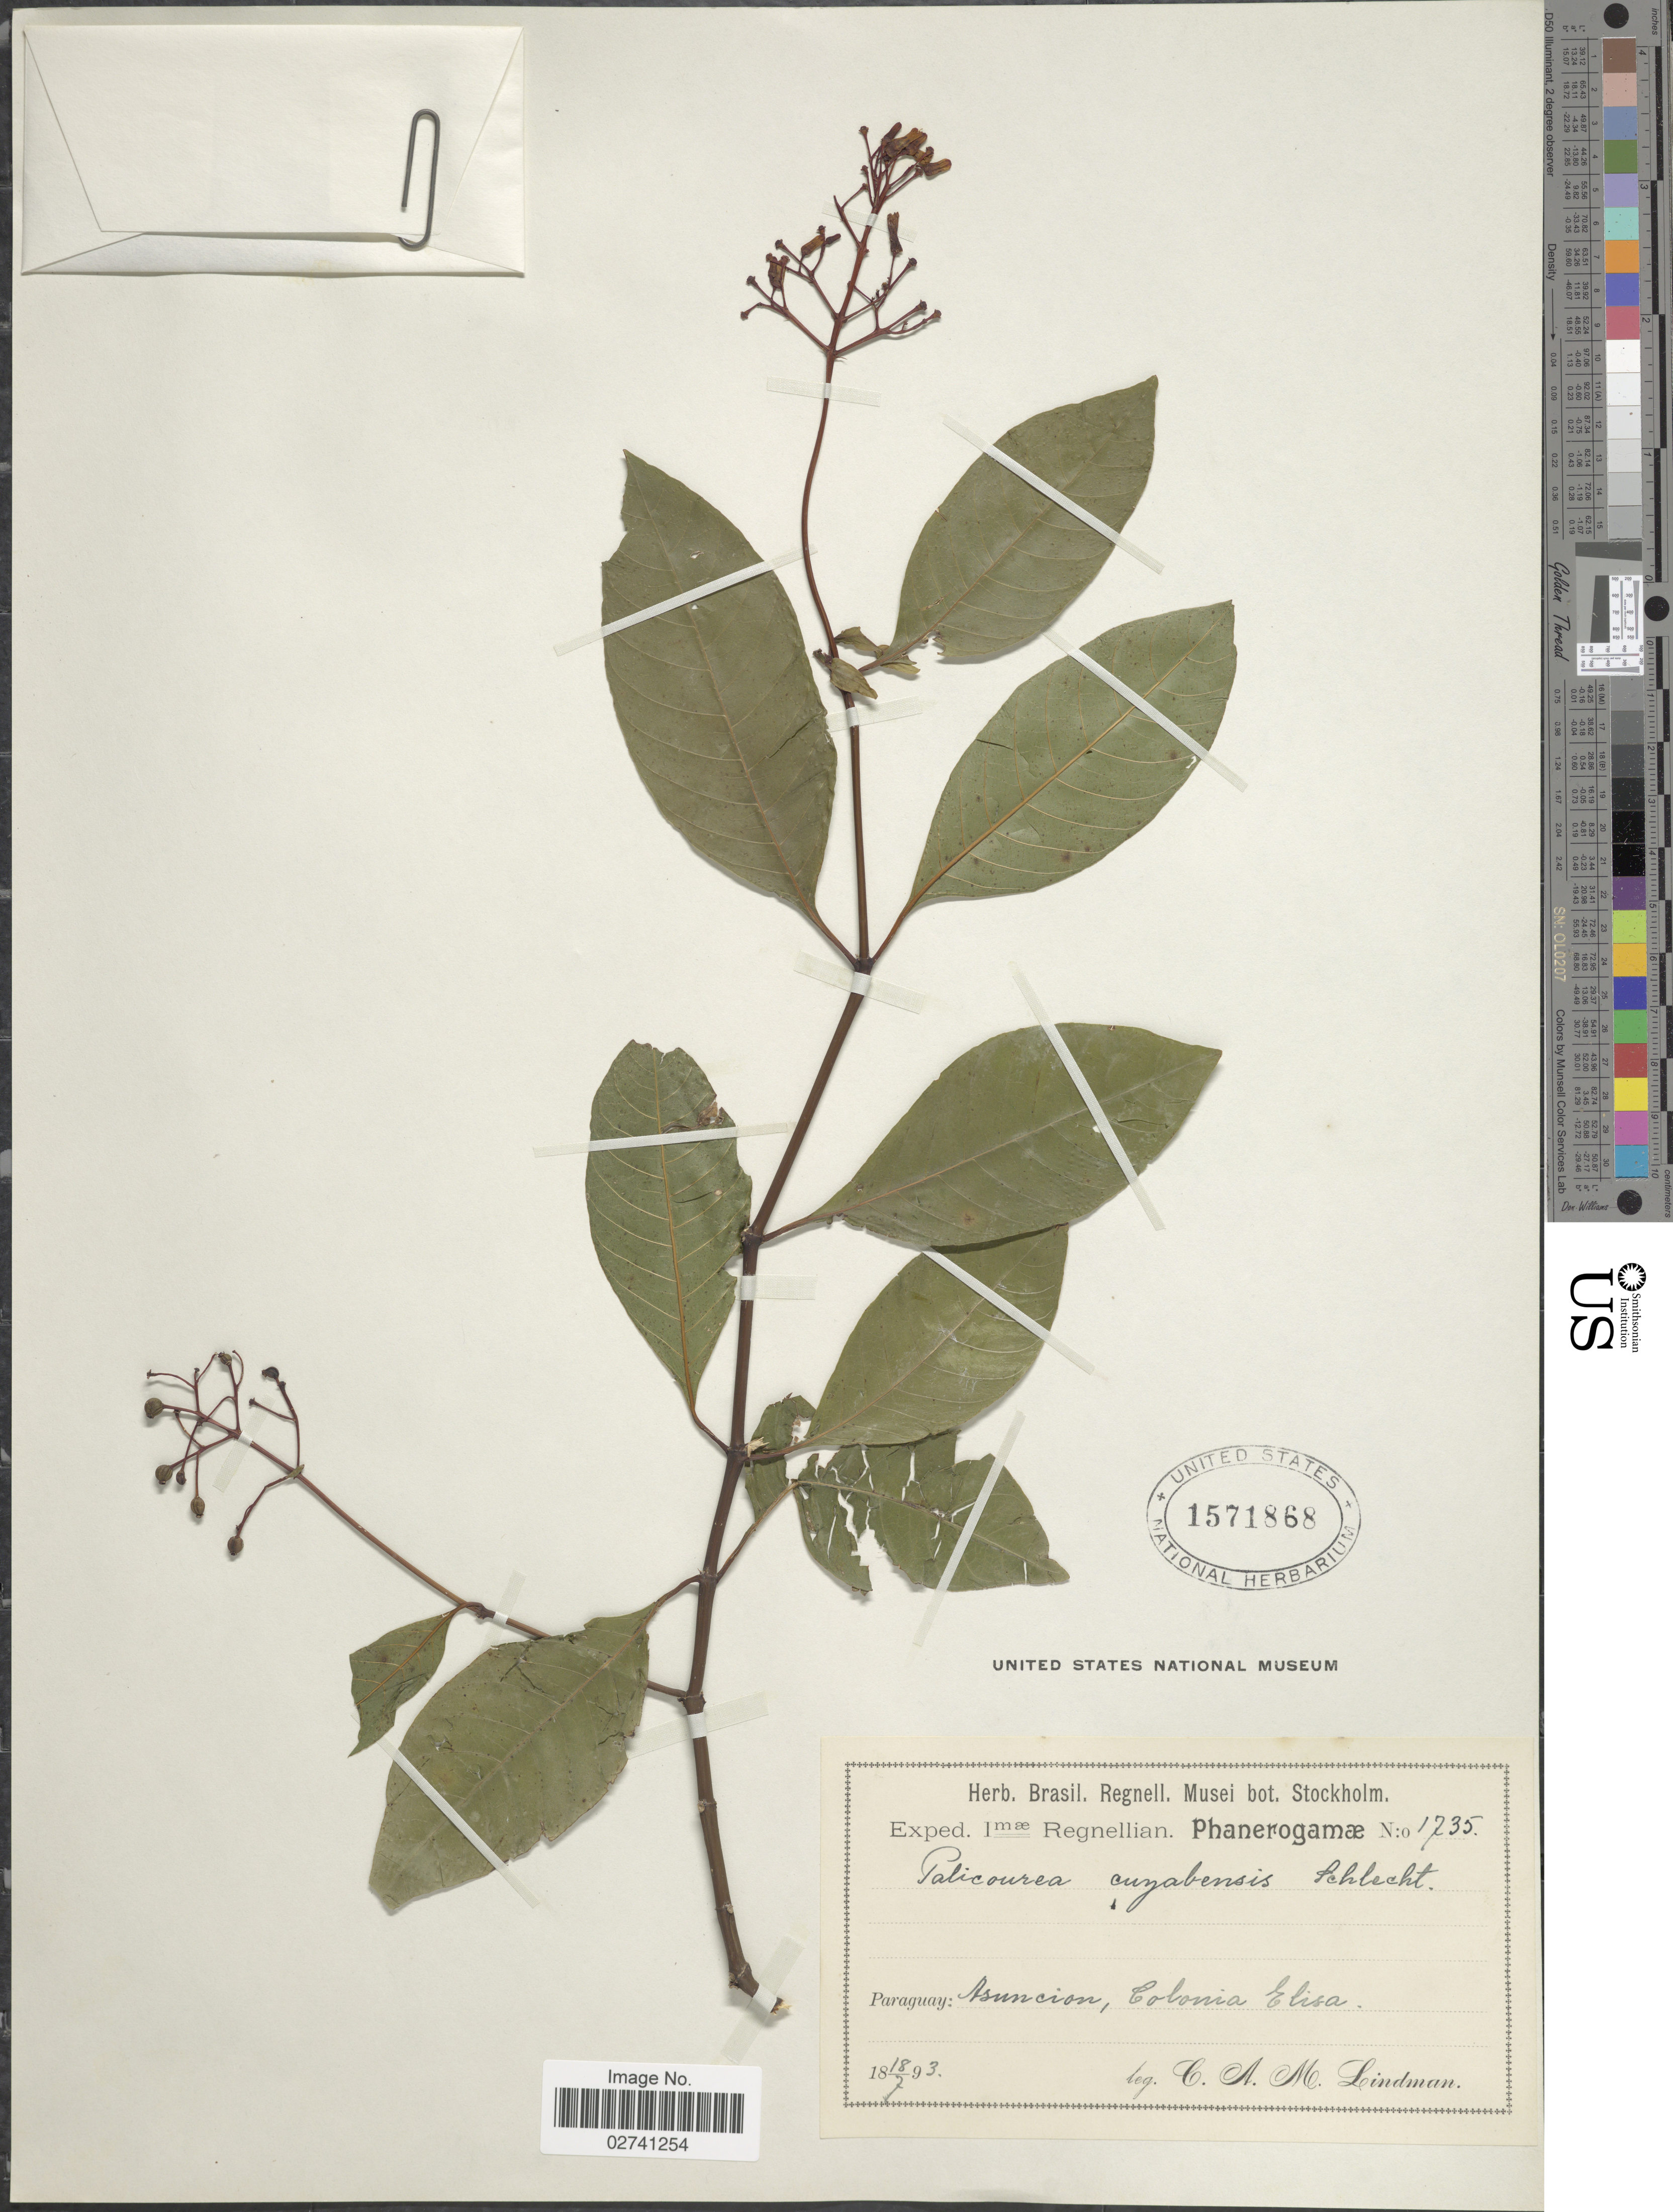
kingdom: Plantae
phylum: Tracheophyta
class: Magnoliopsida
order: Gentianales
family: Rubiaceae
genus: Palicourea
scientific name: Palicourea cujabensis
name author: Schltdl.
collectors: C. A. M. Lindman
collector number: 1735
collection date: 1893-07-18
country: Paraguay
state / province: Asuncion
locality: Colonia Elisa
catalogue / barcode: US 1571868